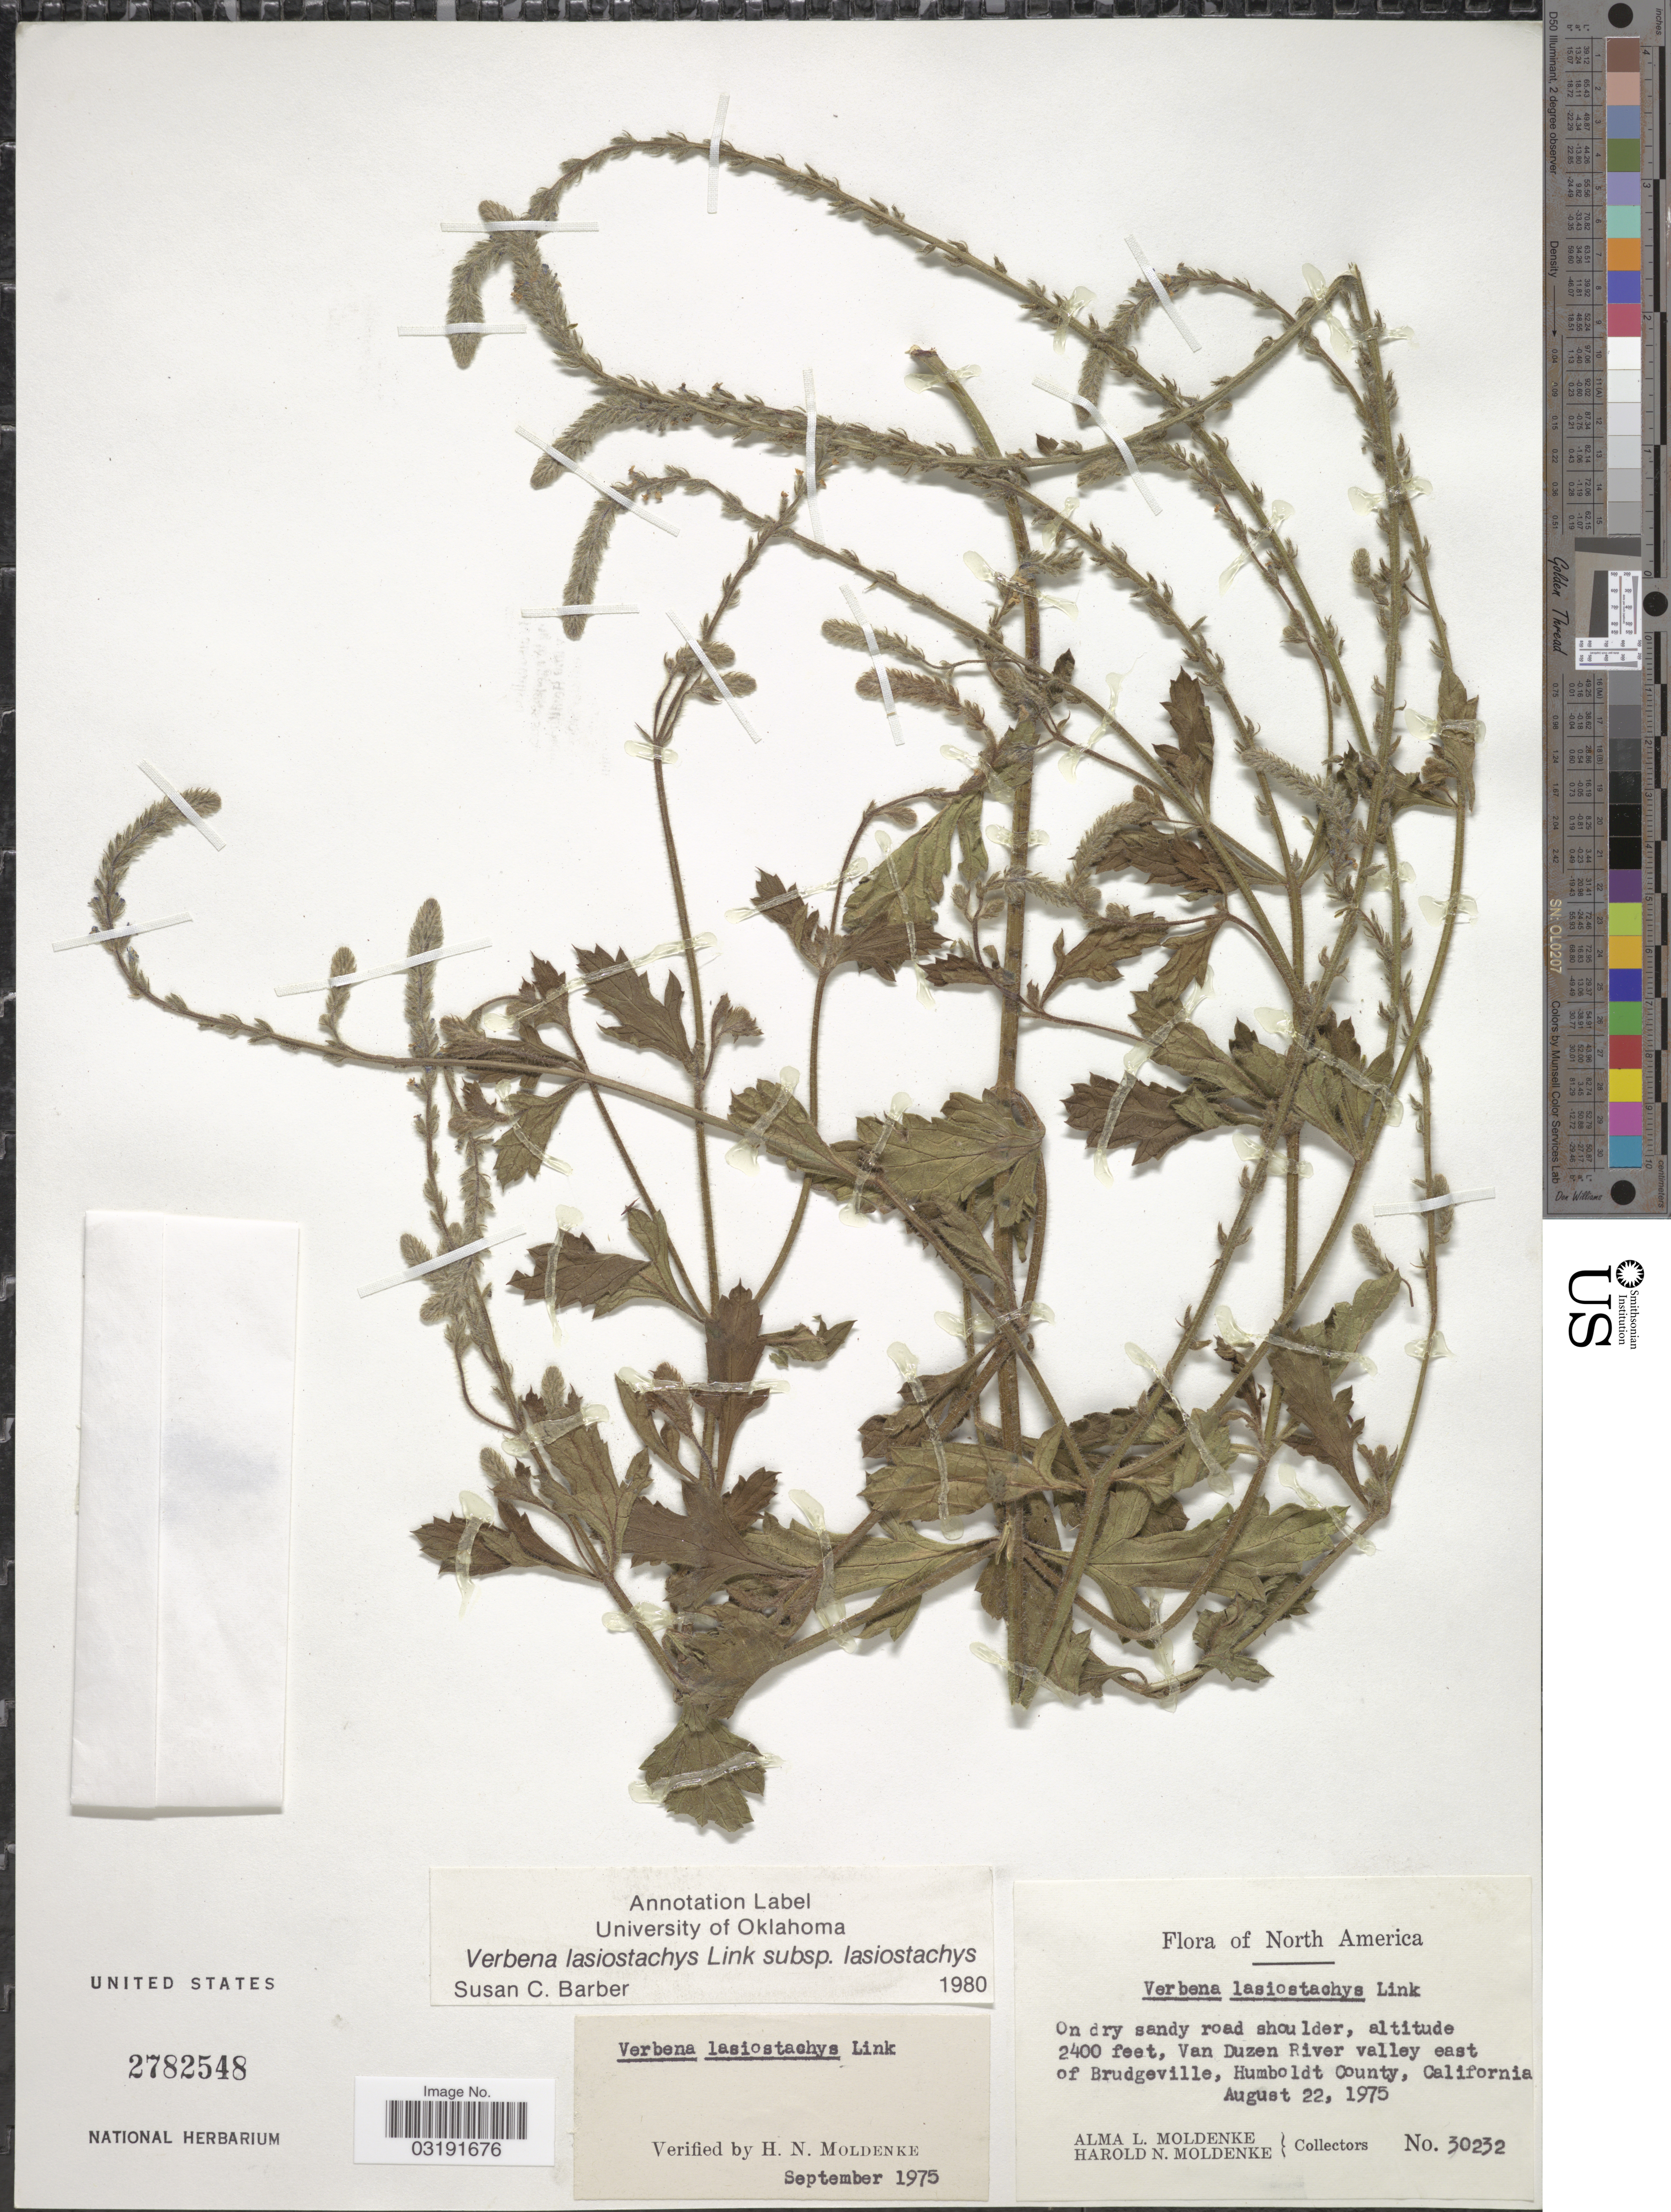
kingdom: Plantae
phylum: Tracheophyta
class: Magnoliopsida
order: Lamiales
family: Verbenaceae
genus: Verbena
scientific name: Verbena lasiostachys var. lasiostachys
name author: Link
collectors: A. L. Moldenke & H. N. Moldenke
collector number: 30232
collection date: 1975-08-22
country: United States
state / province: California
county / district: Humboldt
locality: Van Duzen River valley east of Brudgeville, Humboldt County.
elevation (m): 732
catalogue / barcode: US 2782548